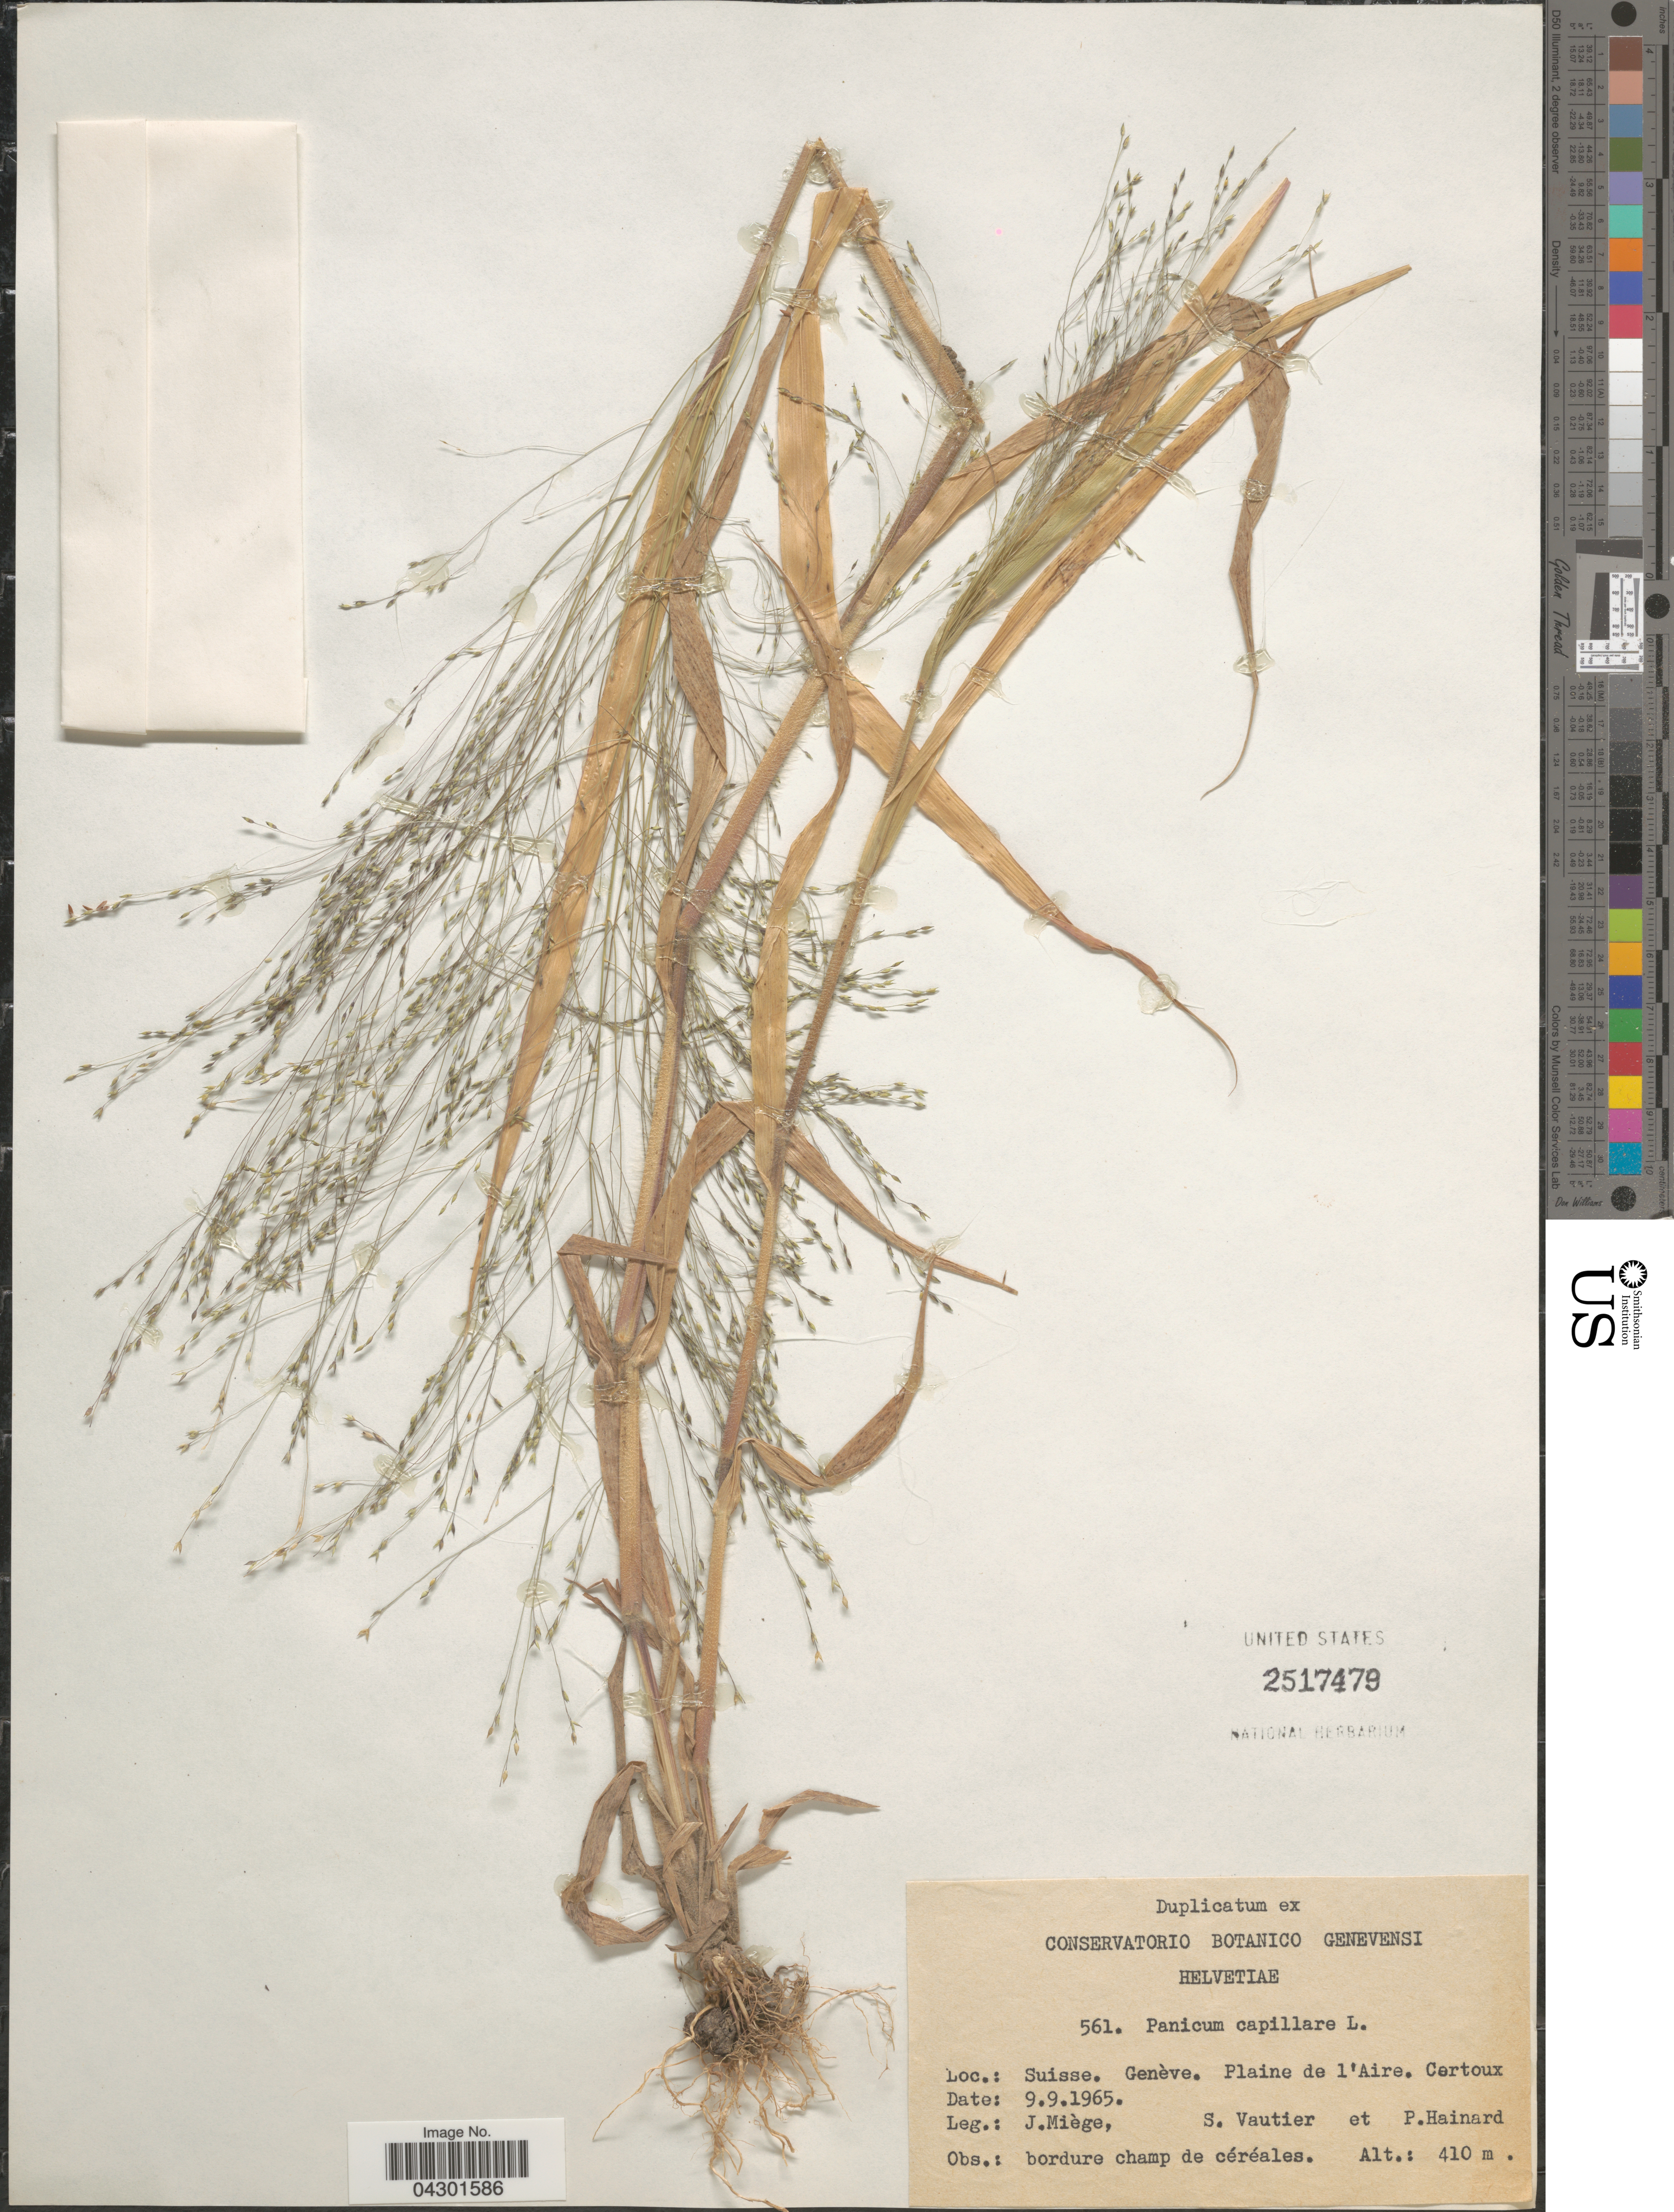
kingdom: Plantae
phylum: Tracheophyta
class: Liliopsida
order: Poales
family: Poaceae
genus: Panicum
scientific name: Panicum capillare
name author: L.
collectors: J. Miége, S. Vautier & P. Hainard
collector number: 561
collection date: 1965-09-09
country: Switzerland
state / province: Genève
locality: Suisse. Genève. Plaine de l'Aire. Certoux.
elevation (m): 410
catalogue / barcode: US 2517479